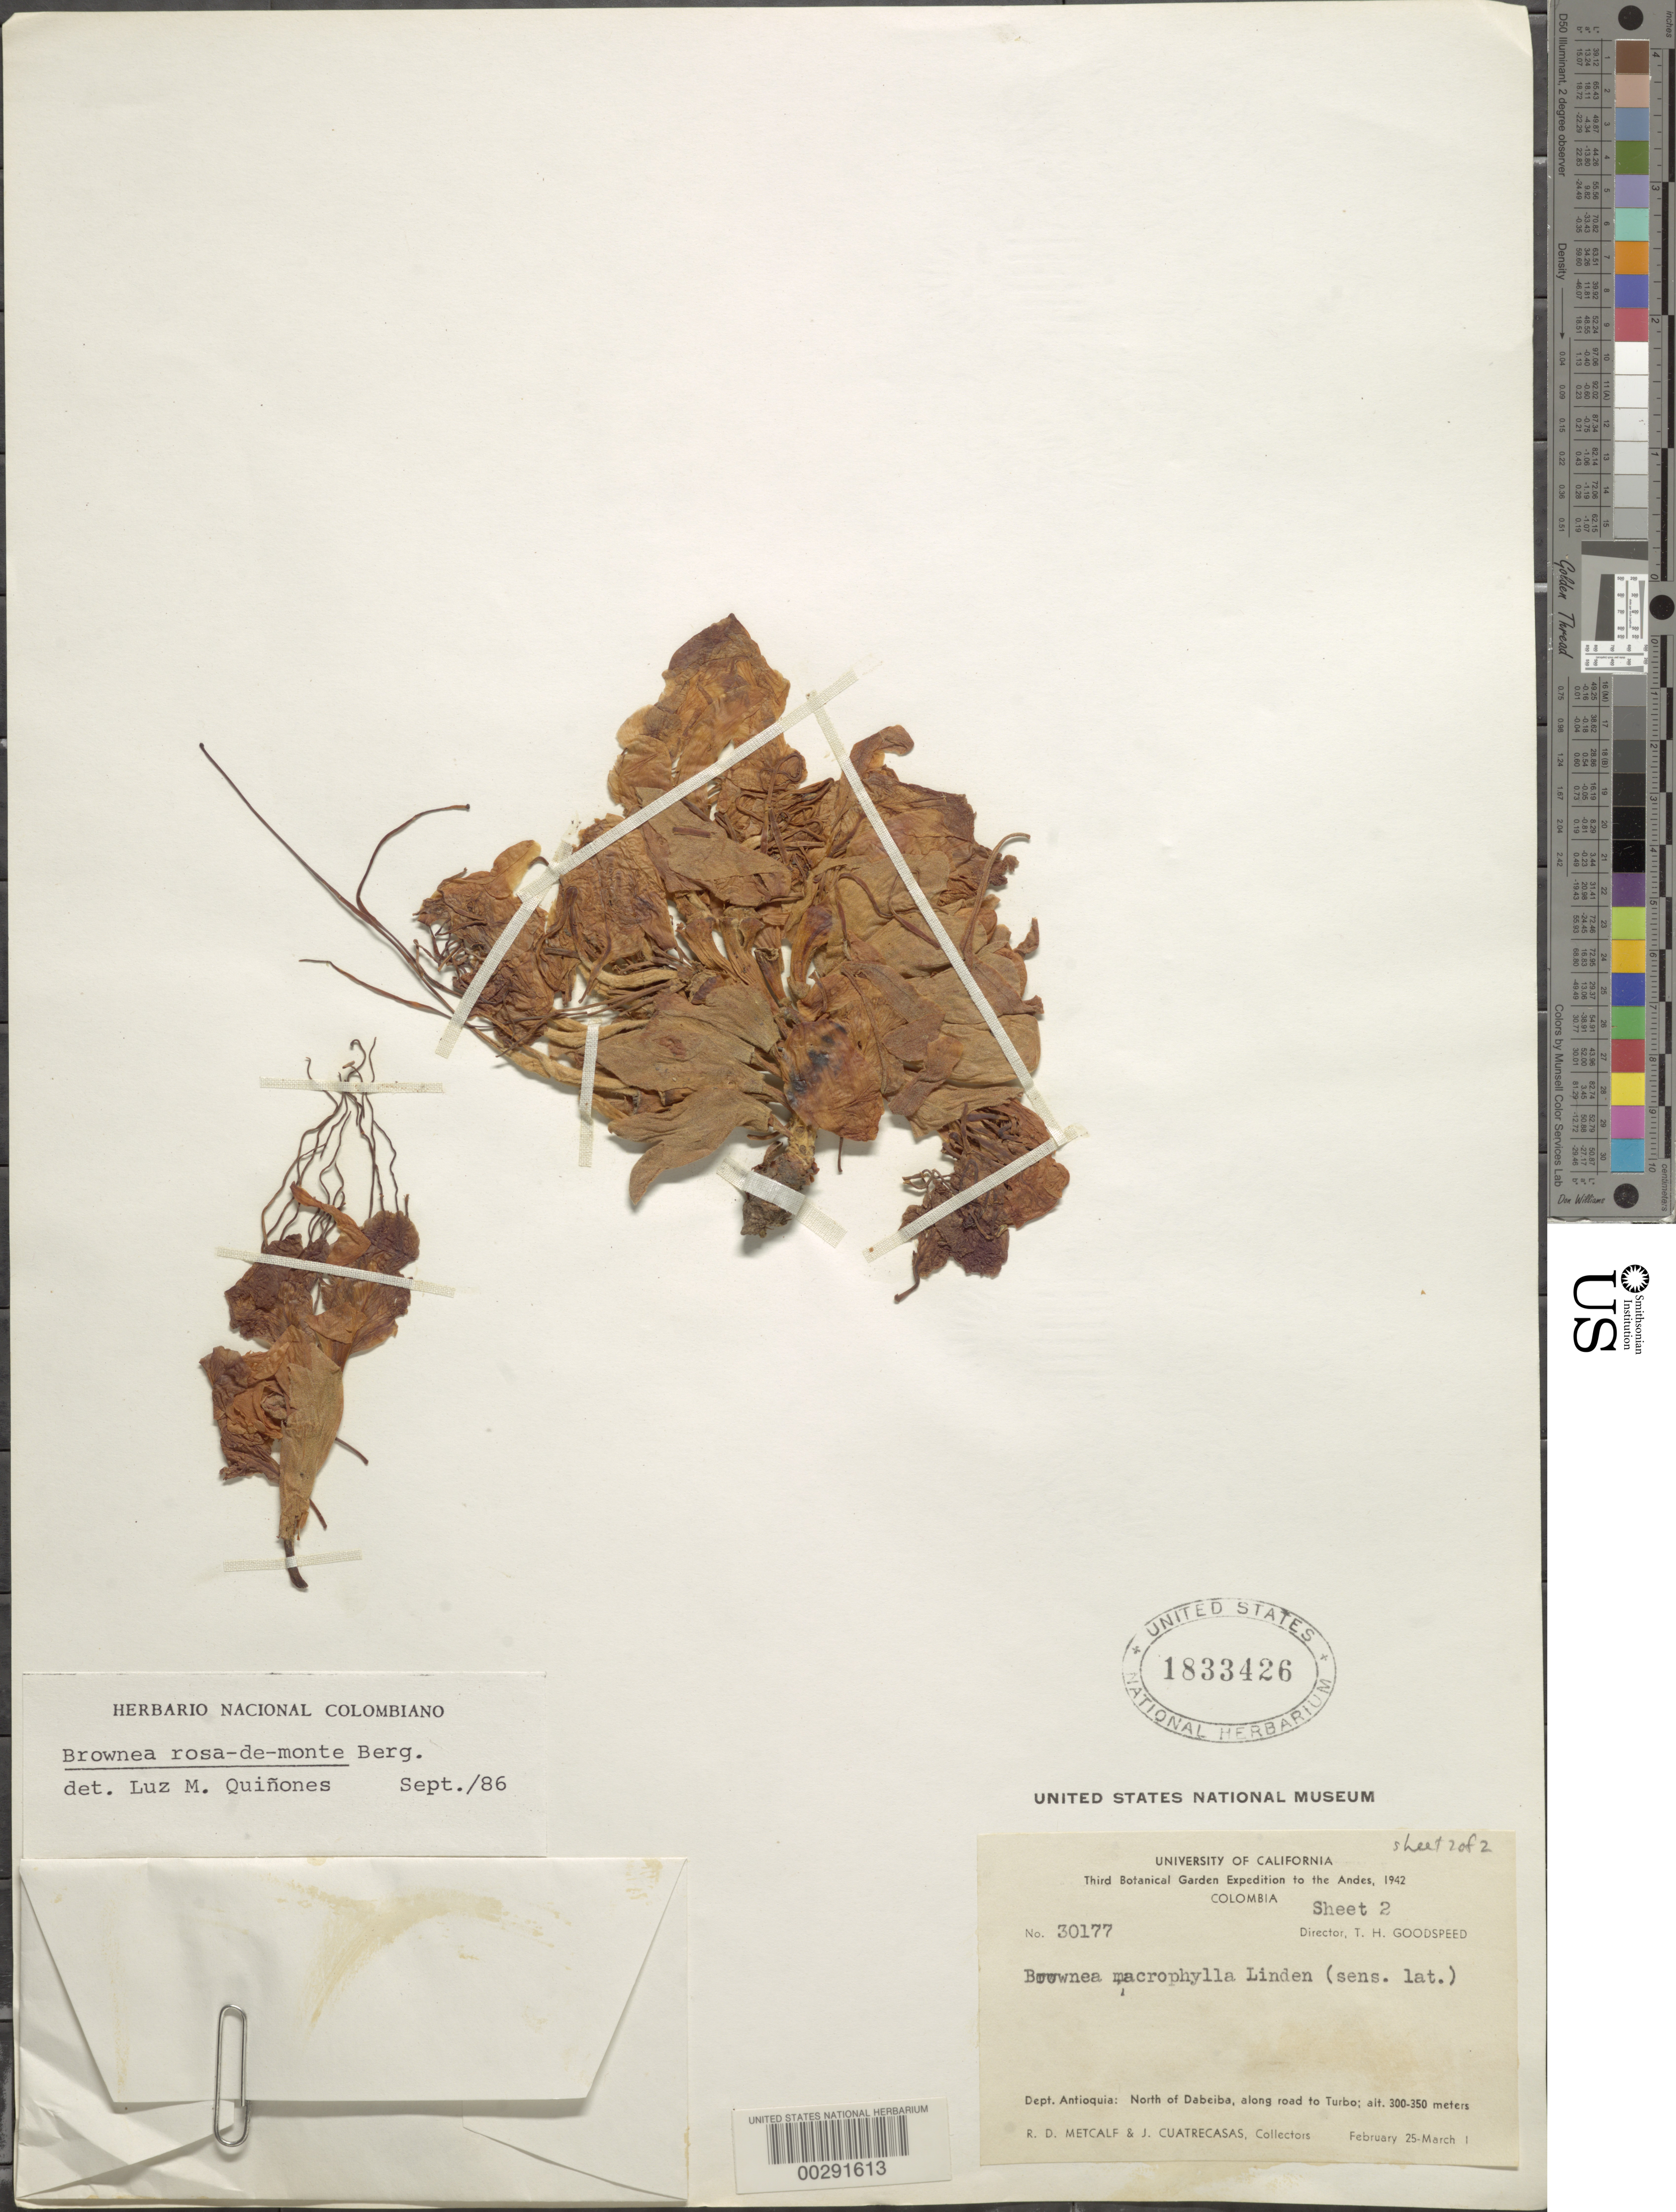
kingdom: Plantae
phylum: Tracheophyta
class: Magnoliopsida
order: Fabales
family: Fabaceae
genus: Brownea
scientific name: Brownea rosa-de-monte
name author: P.J. Bergius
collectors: R. D. Metcalf & J. Cuatrecasas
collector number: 30177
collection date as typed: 25 Feb 1942 to 01 Mar 1942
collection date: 1942-02-25/1942-03-01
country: Colombia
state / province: Antioquia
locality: N of Dabeiba, along road to Turbo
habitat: Closed rain forest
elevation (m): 300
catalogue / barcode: US 1833426